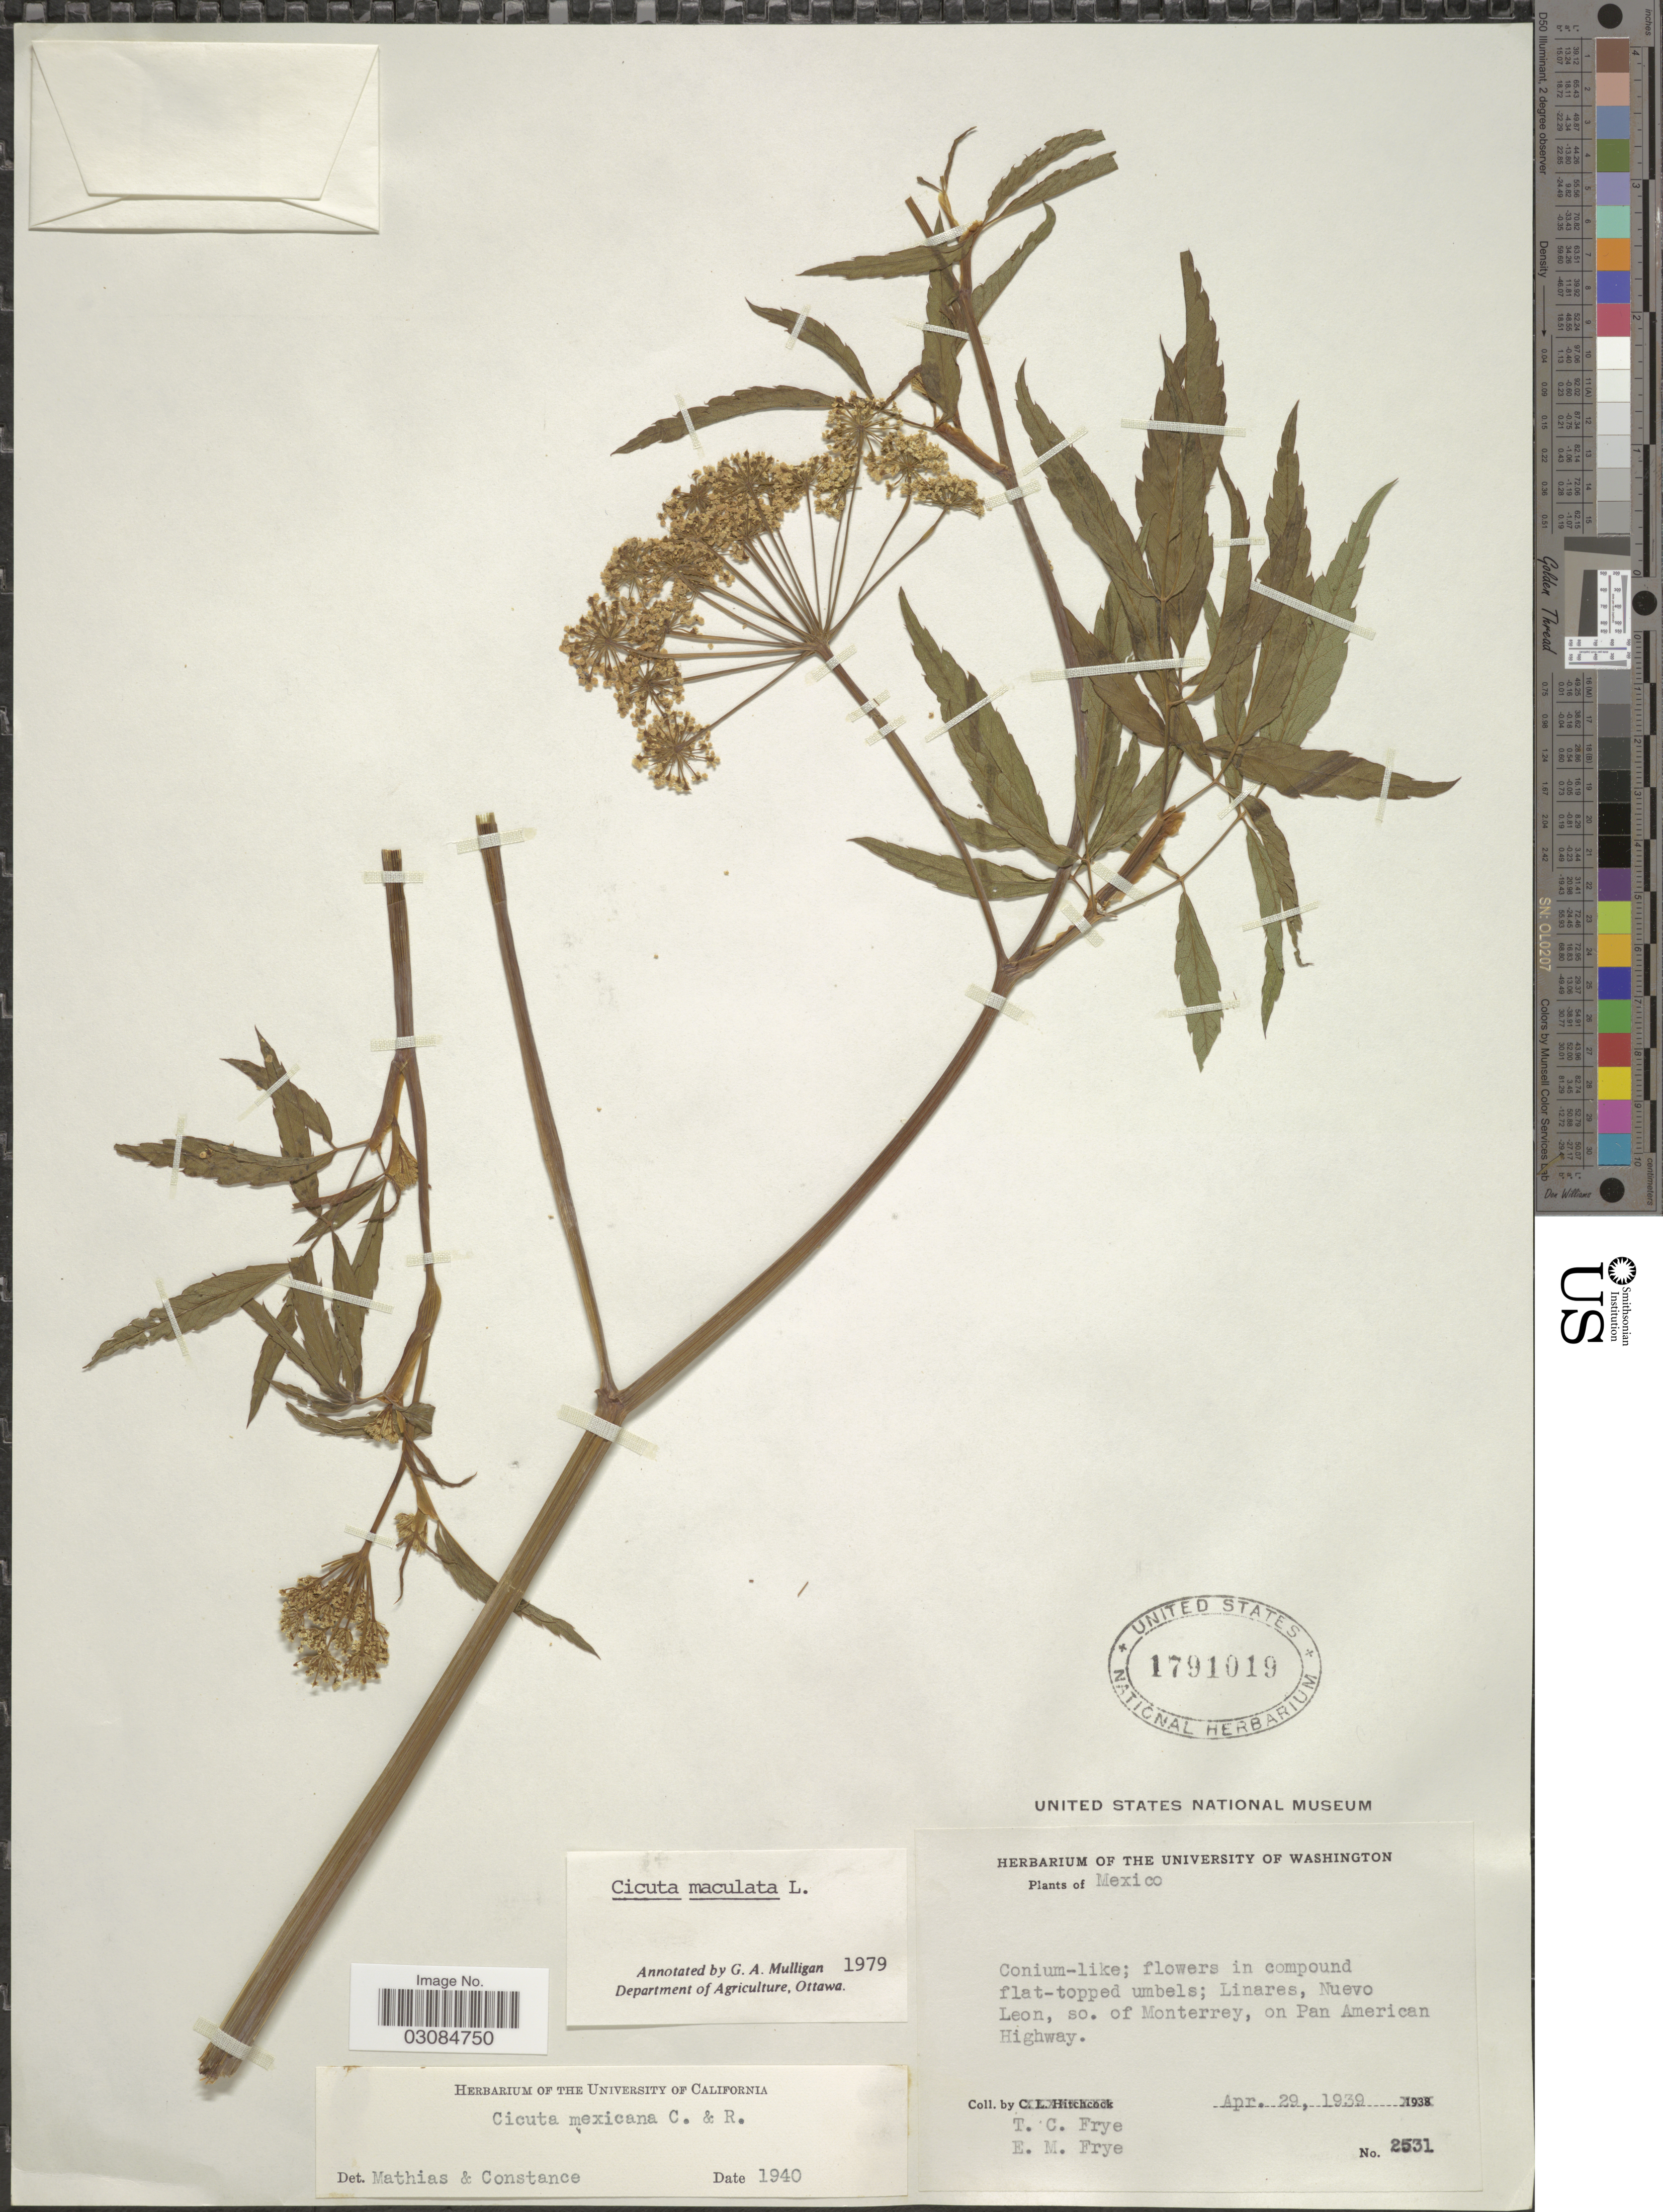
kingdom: Plantae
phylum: Tracheophyta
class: Magnoliopsida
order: Apiales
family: Apiaceae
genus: Cicuta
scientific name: Cicuta maculata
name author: L.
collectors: T. C. Frye & E. Frye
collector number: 2531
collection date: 1939-04-29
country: Mexico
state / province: Nuevo León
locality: Linares, so. of Monterrey, on Pan American Highway.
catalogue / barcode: US 1791019